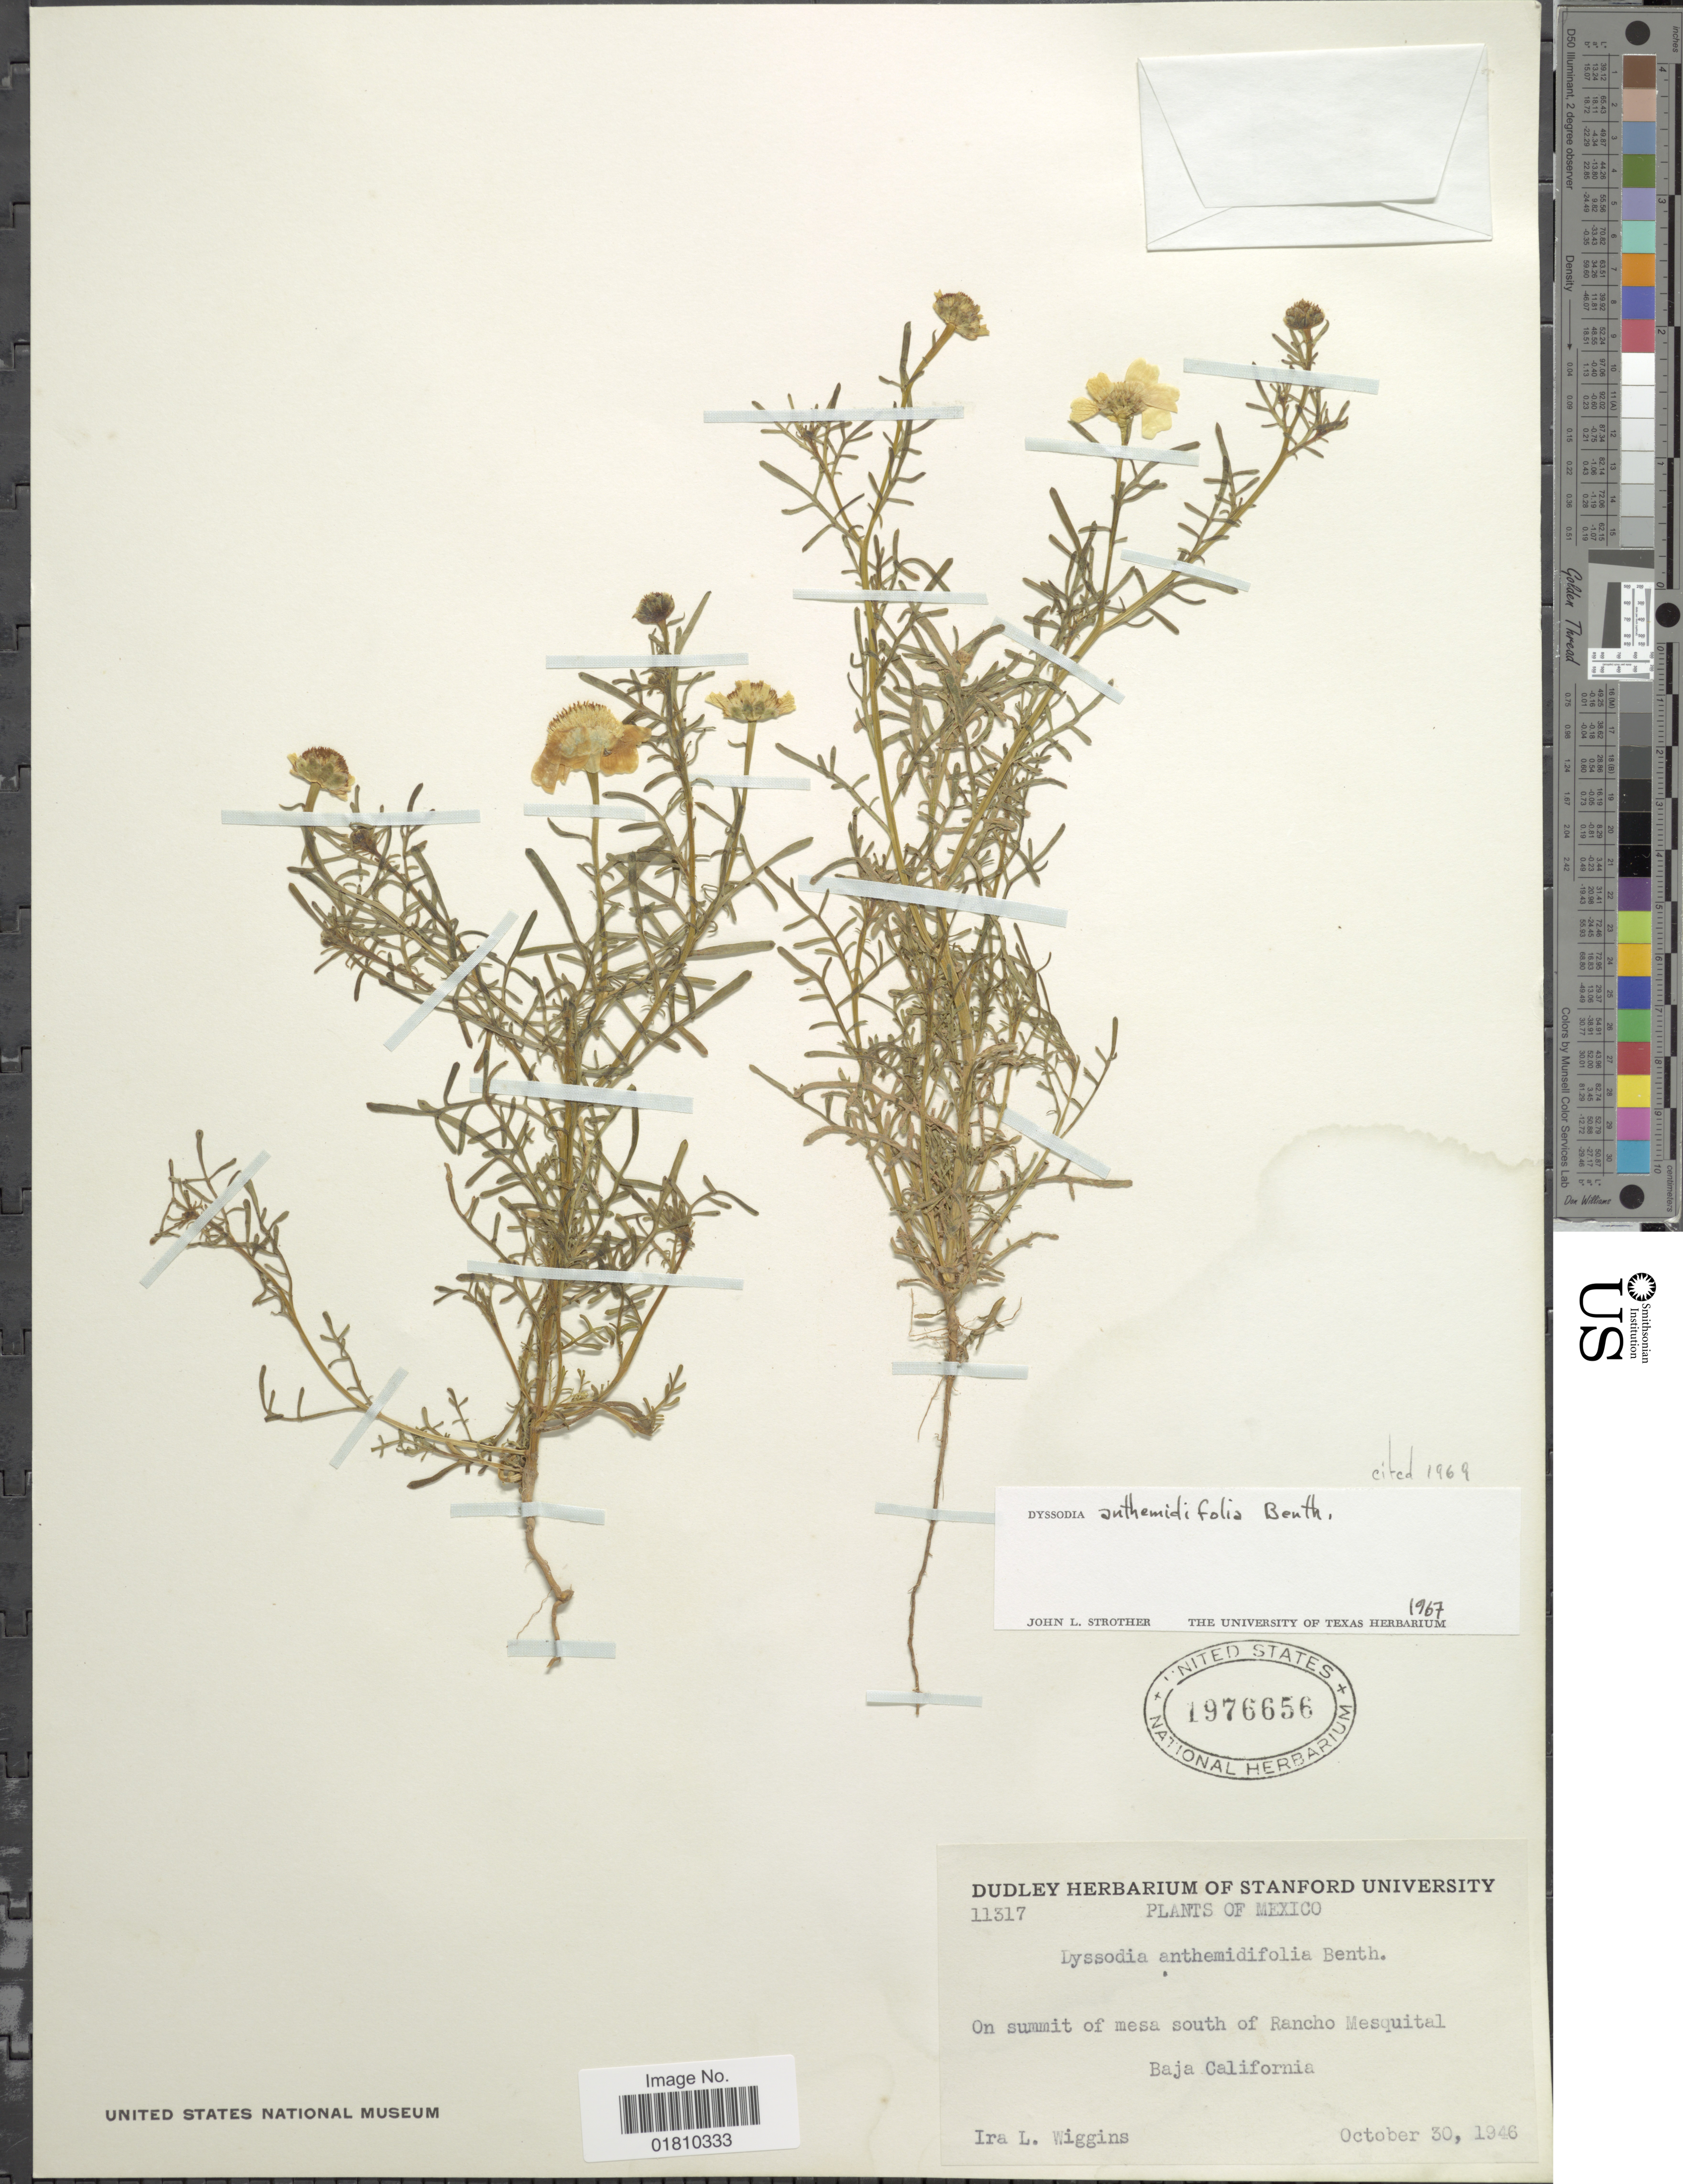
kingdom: Plantae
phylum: Tracheophyta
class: Magnoliopsida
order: Asterales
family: Asteraceae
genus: Boeberastrum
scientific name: Boeberastrum anthemidifolium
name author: Rydb.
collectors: I. L. Wiggins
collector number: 11317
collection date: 1946-10-30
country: Mexico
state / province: Baja California Norte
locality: On summit of mesa south of Rancho National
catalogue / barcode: US 1976656